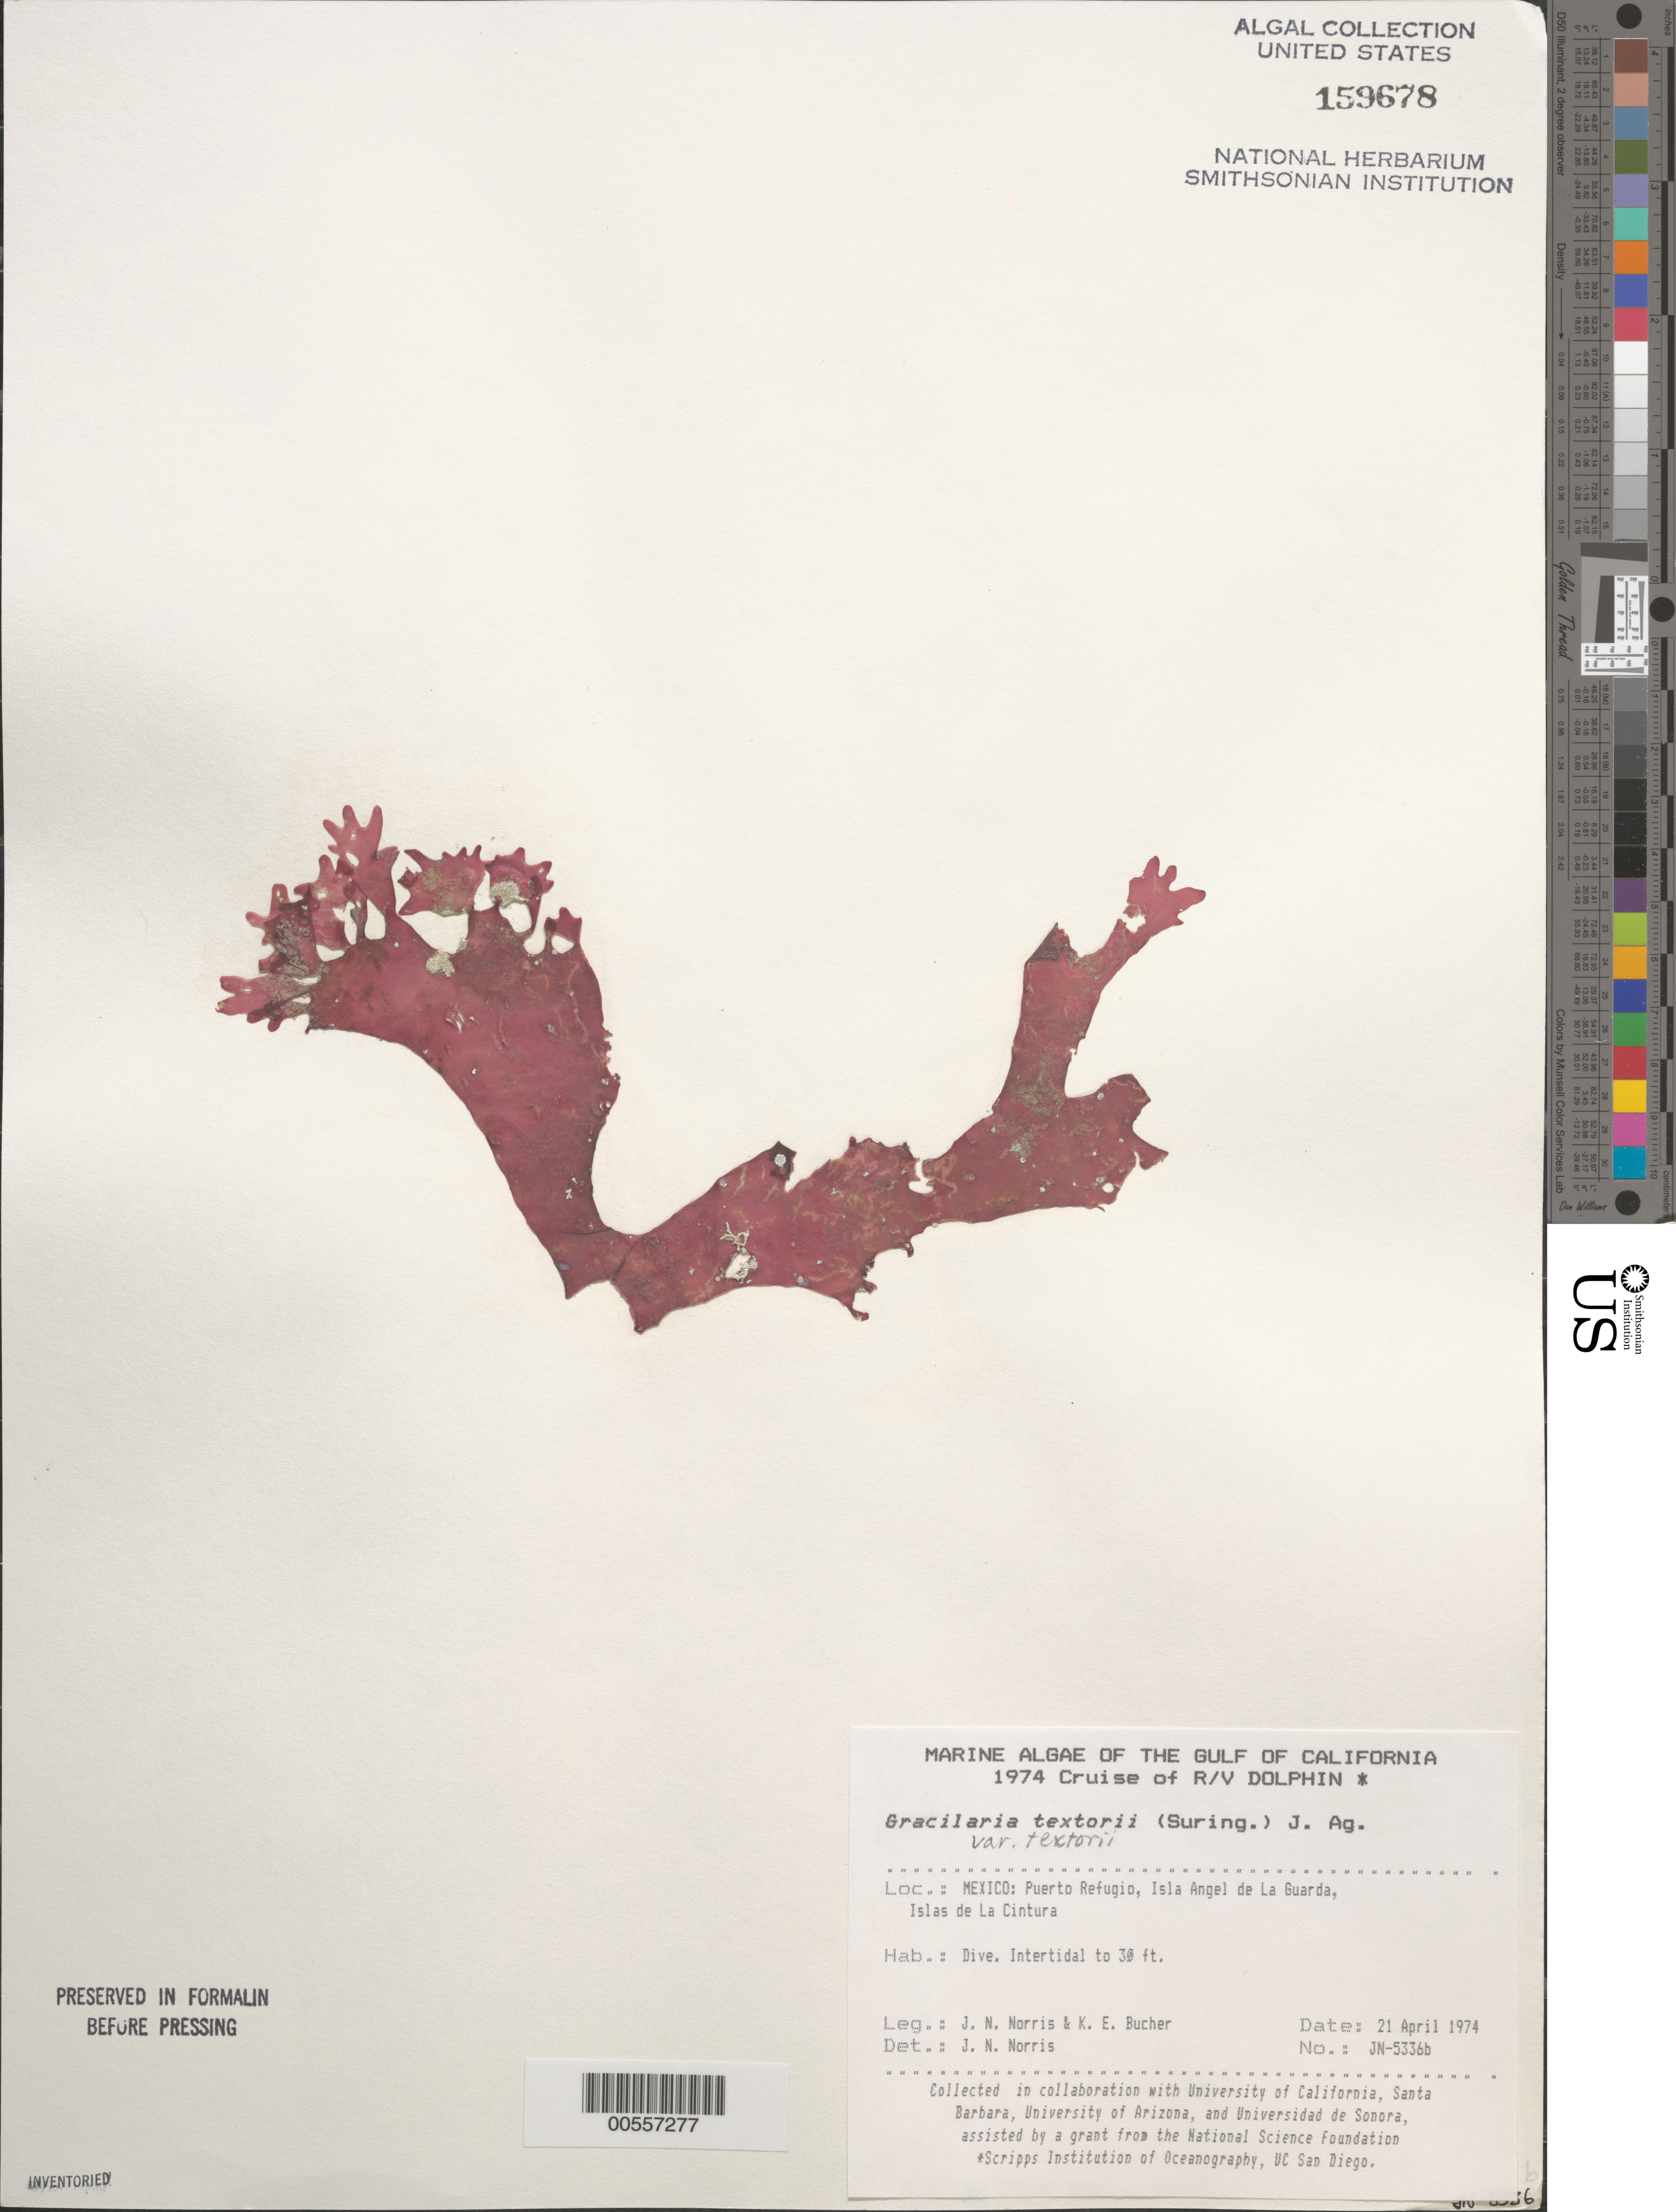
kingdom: Plantae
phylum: Rhodophyta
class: Florideophyceae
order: Gracilariales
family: Gracilariaceae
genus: Gracilaria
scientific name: Gracilaria textorii var. textorii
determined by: Norris, James N.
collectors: J. N. Norris & K. E. Bucher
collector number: JN-5336b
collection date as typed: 21 Apr 1974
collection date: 1974-04-21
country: Mexico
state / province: Baja California Norte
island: Isla Angel de la Guarda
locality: Puerto Refugio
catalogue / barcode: US 159678